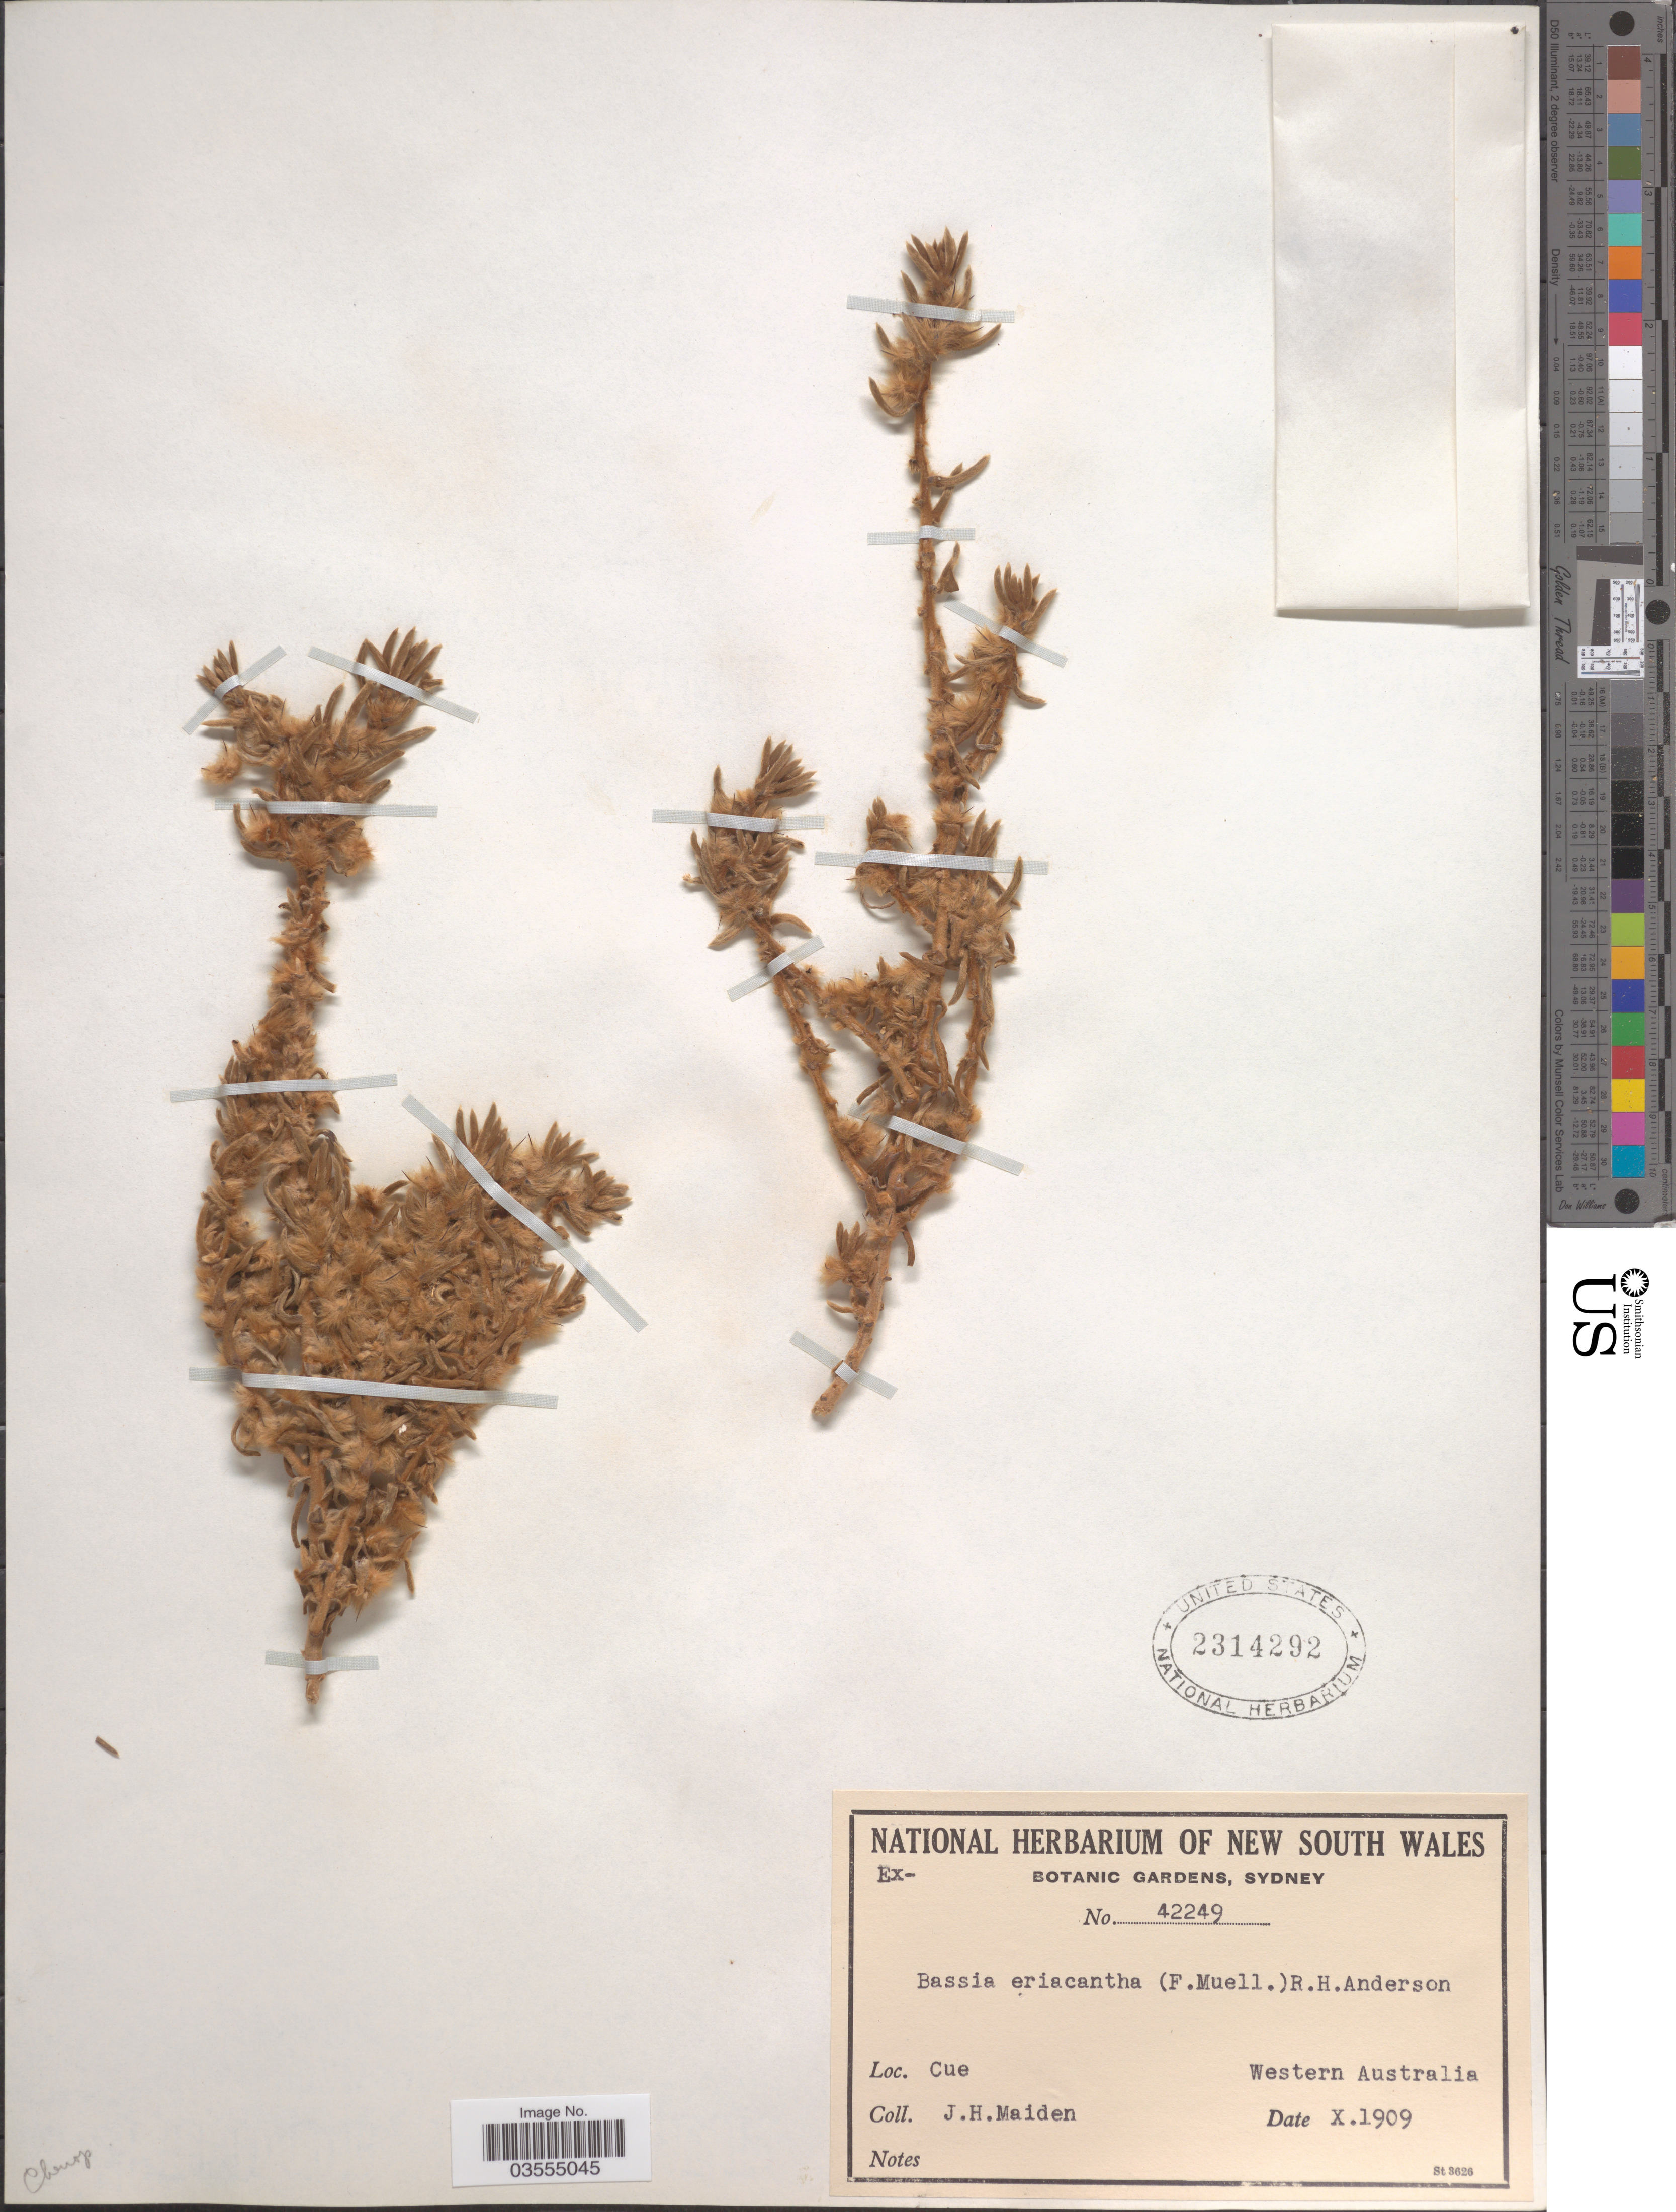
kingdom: Plantae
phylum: Tracheophyta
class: Magnoliopsida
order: Caryophyllales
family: Amaranthaceae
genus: Sclerolaena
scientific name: Sclerolaena eriacantha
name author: (F. Muell.) Ulbr.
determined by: Wilson, Paul G.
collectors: J. Maiden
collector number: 42249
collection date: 1909-10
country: Australia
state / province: Western Australia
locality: Cue.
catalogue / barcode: US 2314292